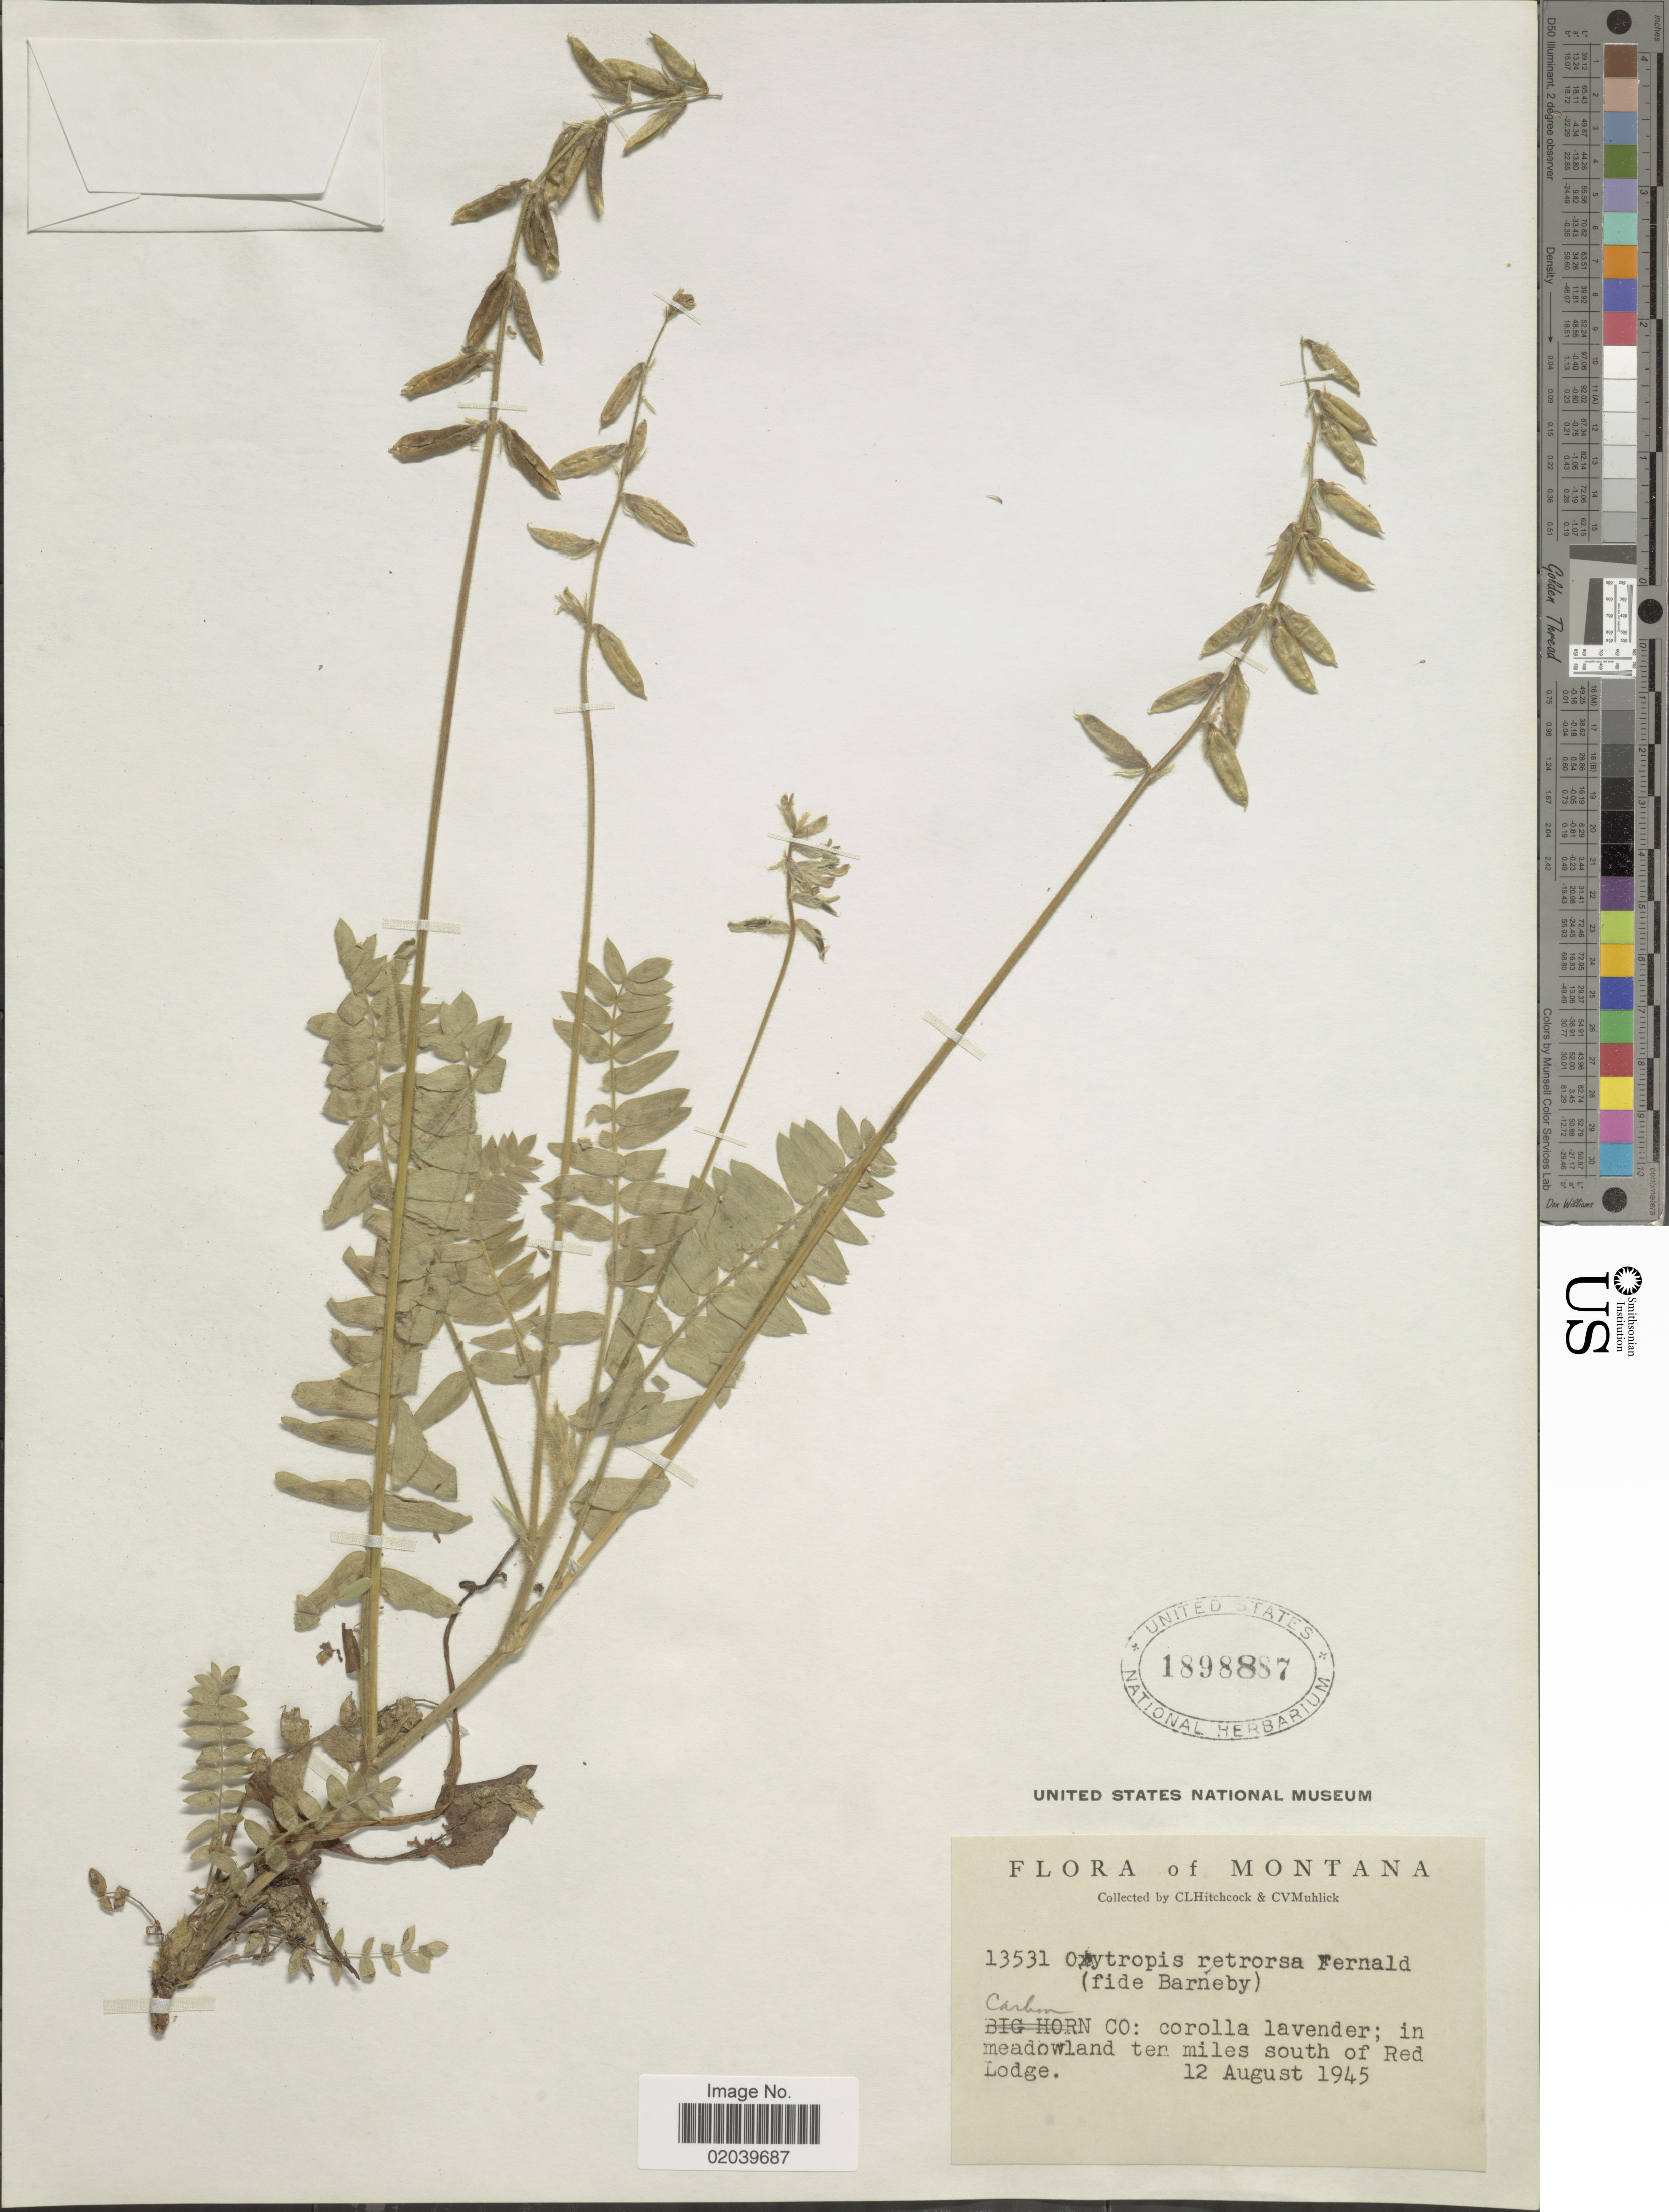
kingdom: Plantae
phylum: Tracheophyta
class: Magnoliopsida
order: Fabales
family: Fabaceae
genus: Oxytropis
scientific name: Oxytropis deflexa var. sericea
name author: Torr. & A. Gray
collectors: C. L. Hitchcock & C. V. Muhlick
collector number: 13531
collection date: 1945-08-12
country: United States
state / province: Montana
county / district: Carbon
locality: meadowland ten miles south of Red Lodge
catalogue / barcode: US 1898887